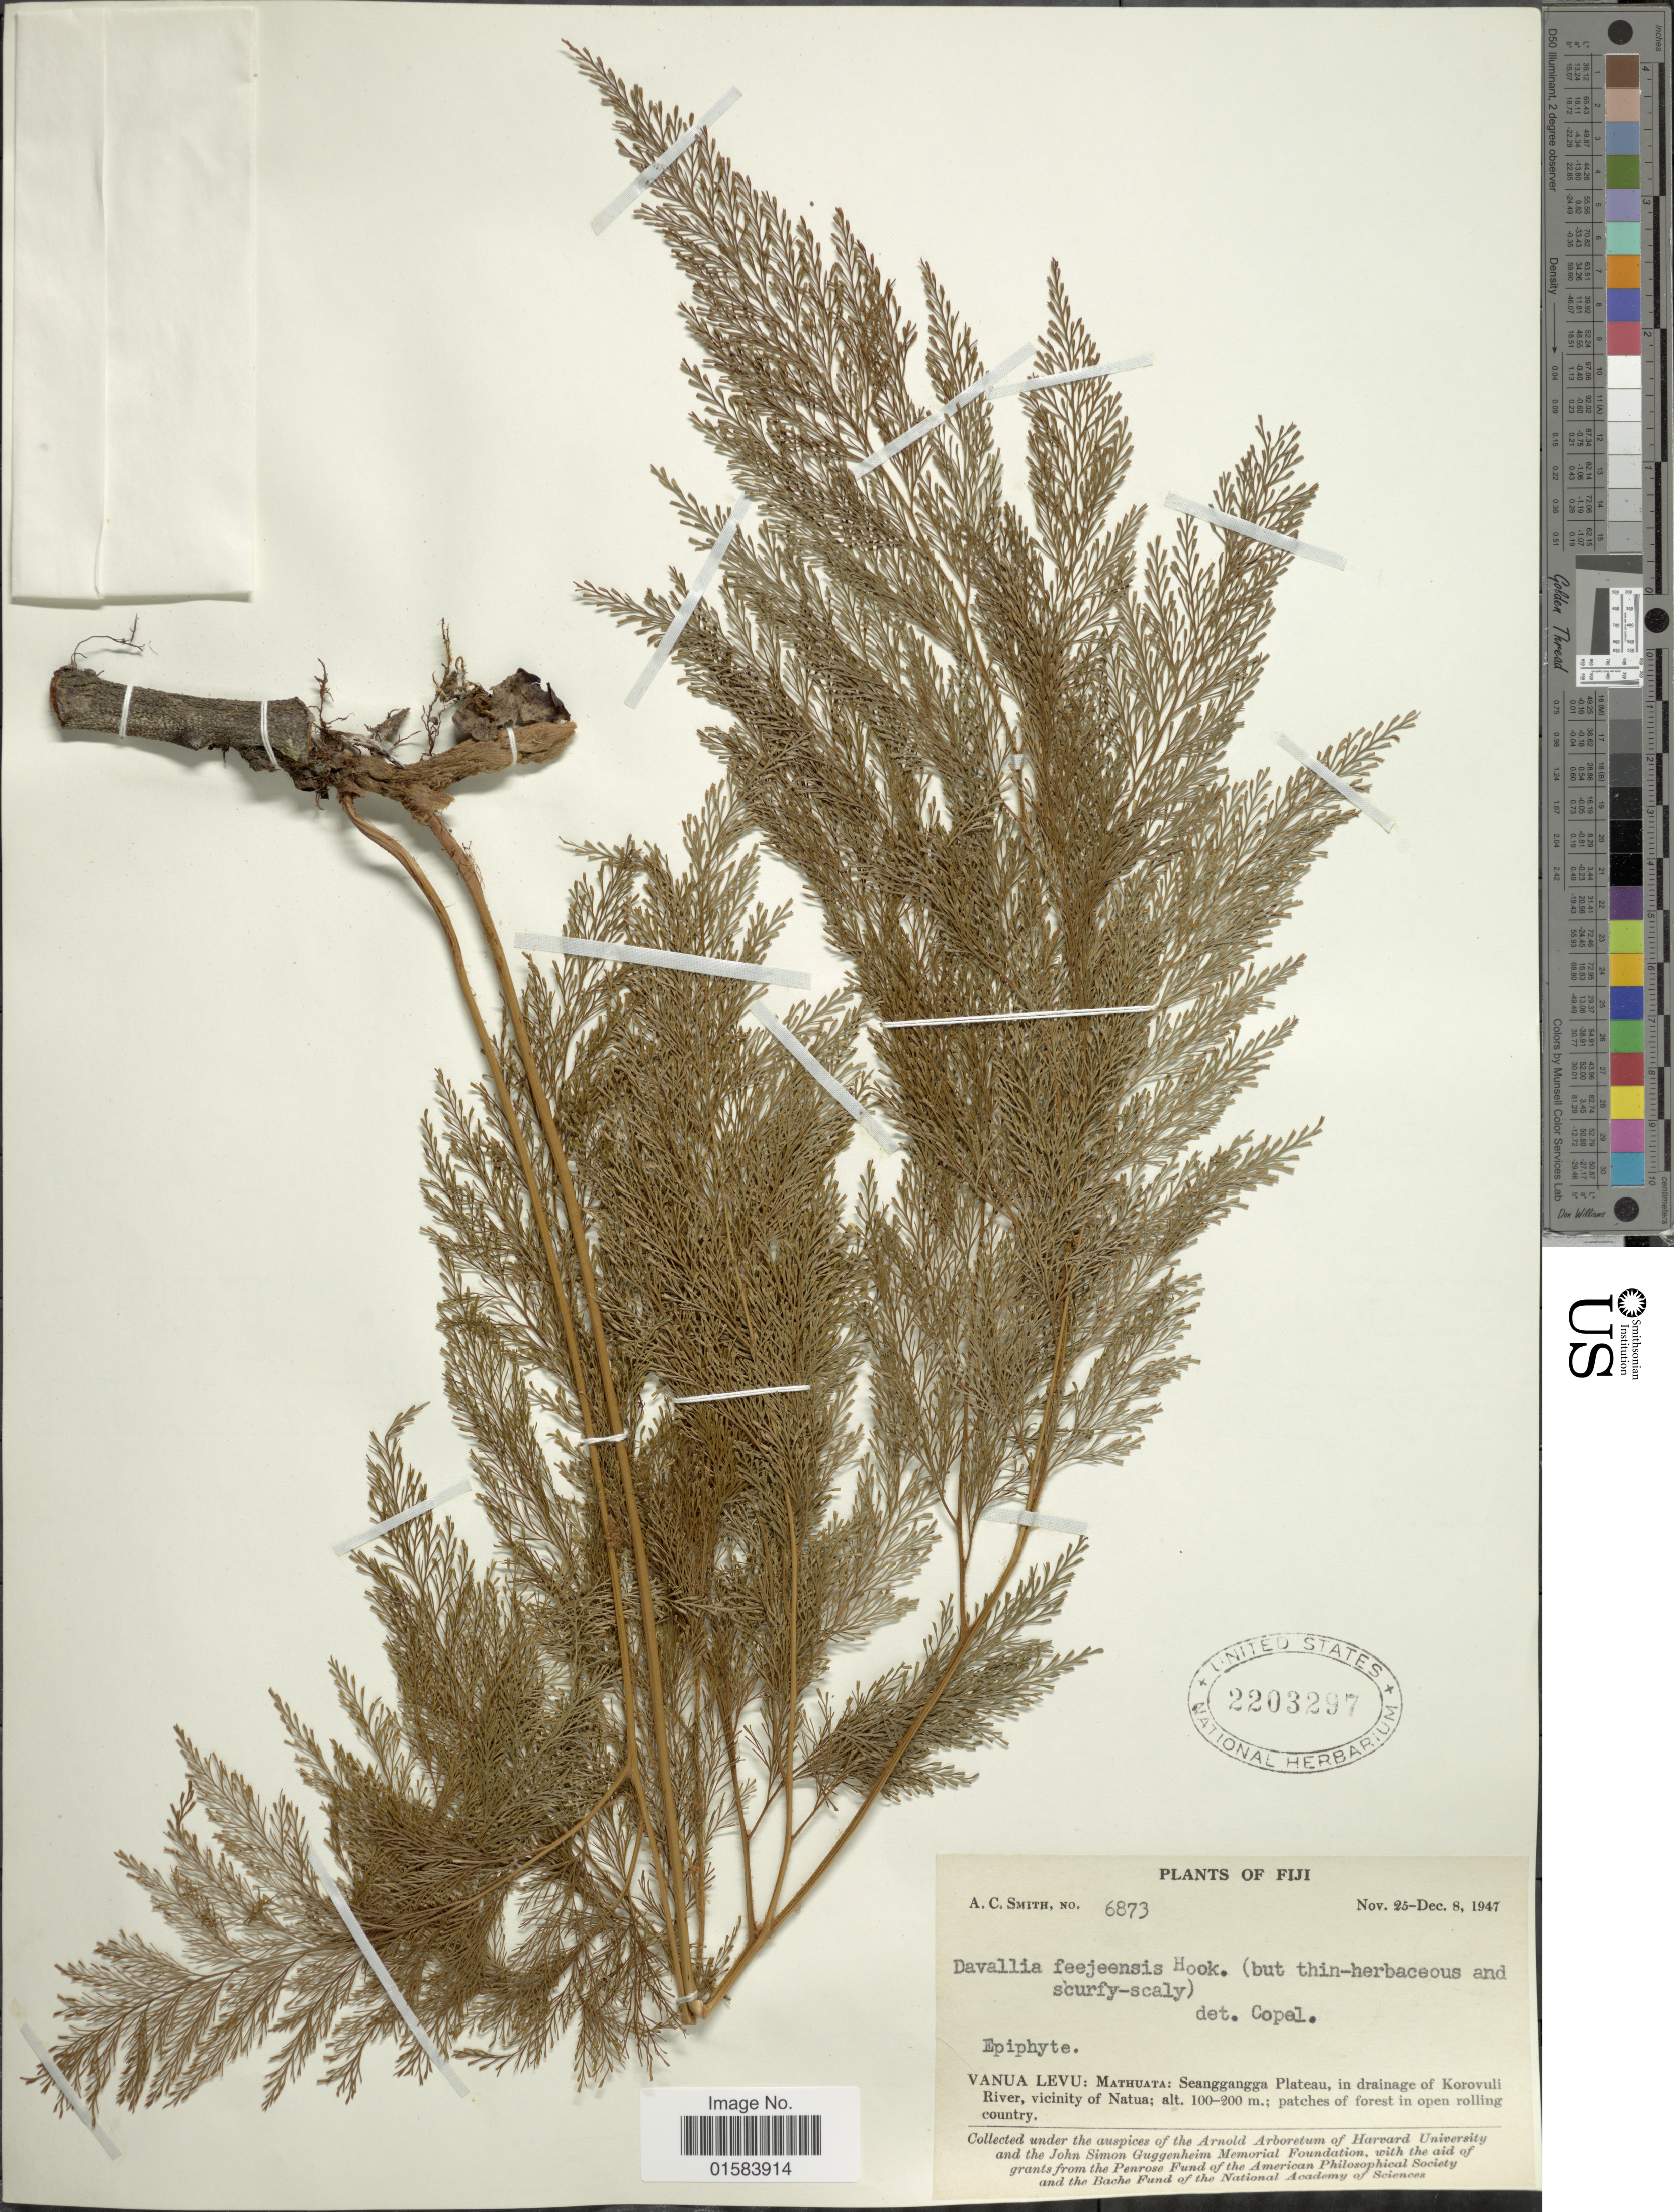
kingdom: Plantae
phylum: Tracheophyta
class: Polypodiopsida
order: Polypodiales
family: Davalliaceae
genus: Davallia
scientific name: Davallia solida var. fejeensis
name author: (Hook.) Noot.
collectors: A. C. Smith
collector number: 6873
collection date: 1947-11-25/1947-12-08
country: Fiji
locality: Vanau Levu: Mathuata: Seanhhanga Plateau, in drainage of Korovuli River, vicinity of Natua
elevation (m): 100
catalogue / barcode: US 2203297